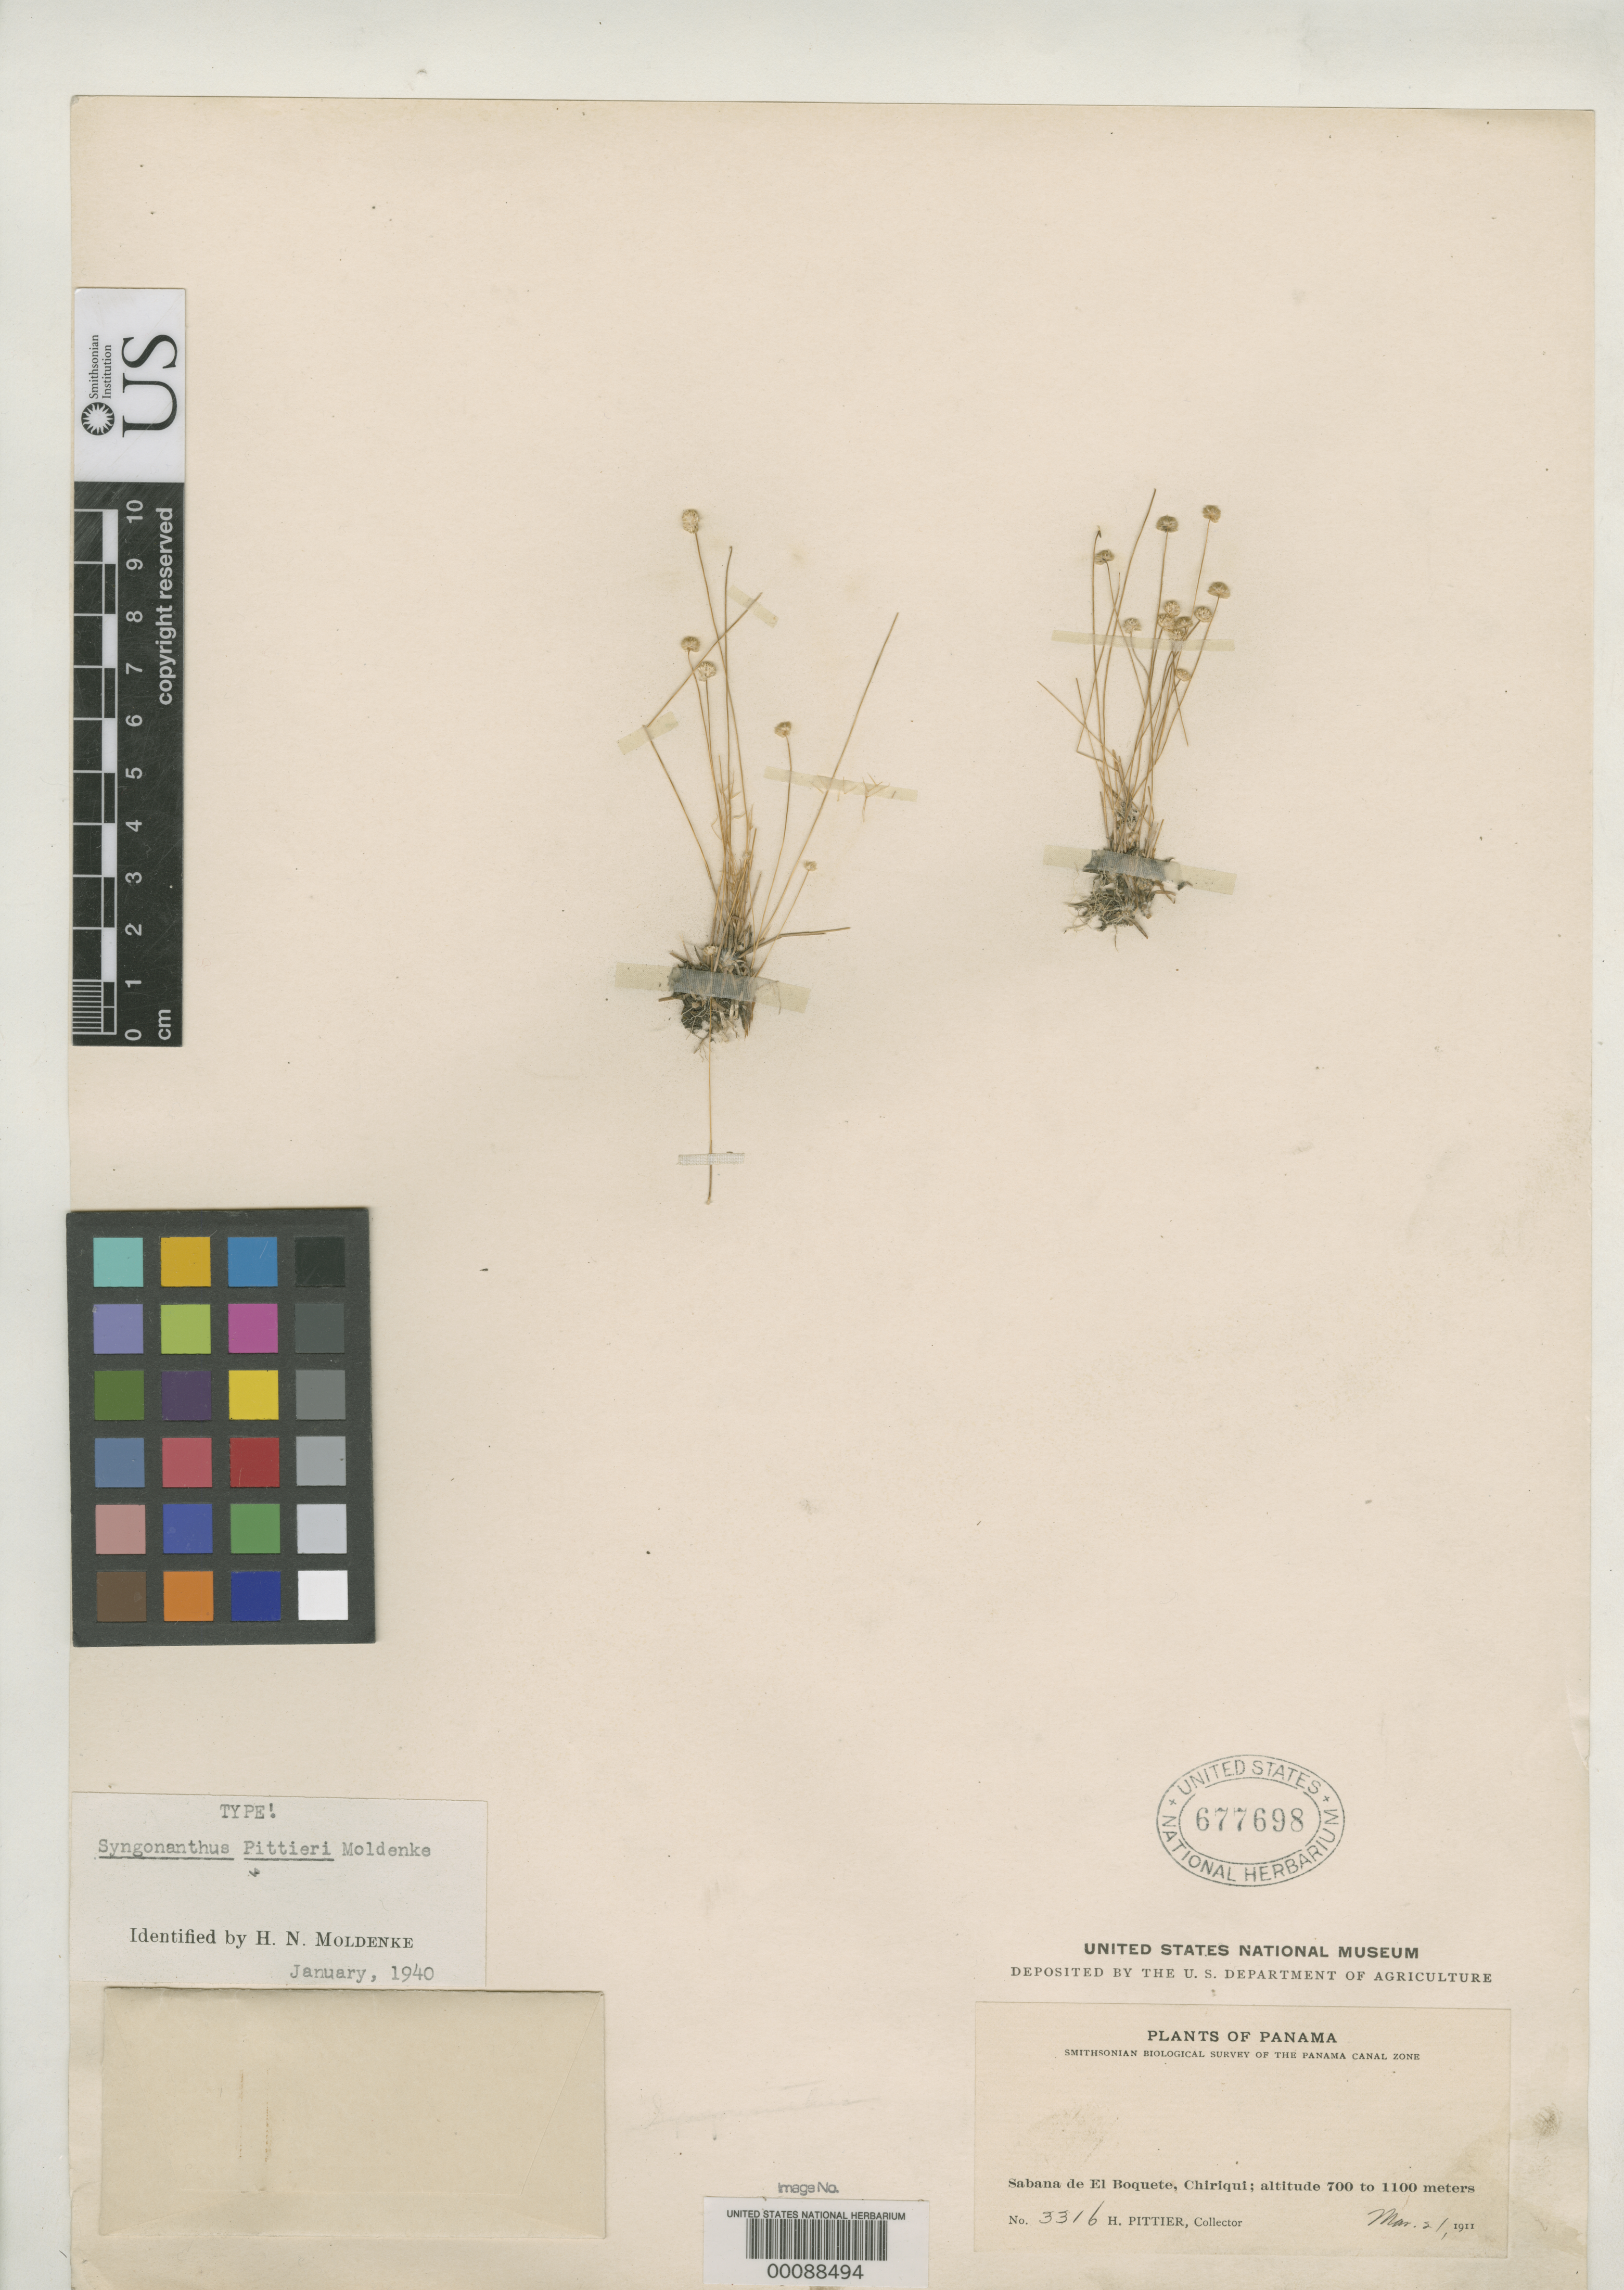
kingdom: Plantae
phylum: Tracheophyta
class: Liliopsida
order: Poales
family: Eriocaulaceae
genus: Syngonanthus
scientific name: Syngonanthus pittieri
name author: Moldenke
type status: Isotype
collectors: H. F. Pittier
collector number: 3316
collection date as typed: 21 Mar 1911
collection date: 1911-03-21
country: Panama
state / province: Chiriquí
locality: El Boquete.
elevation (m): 700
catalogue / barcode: US 677698